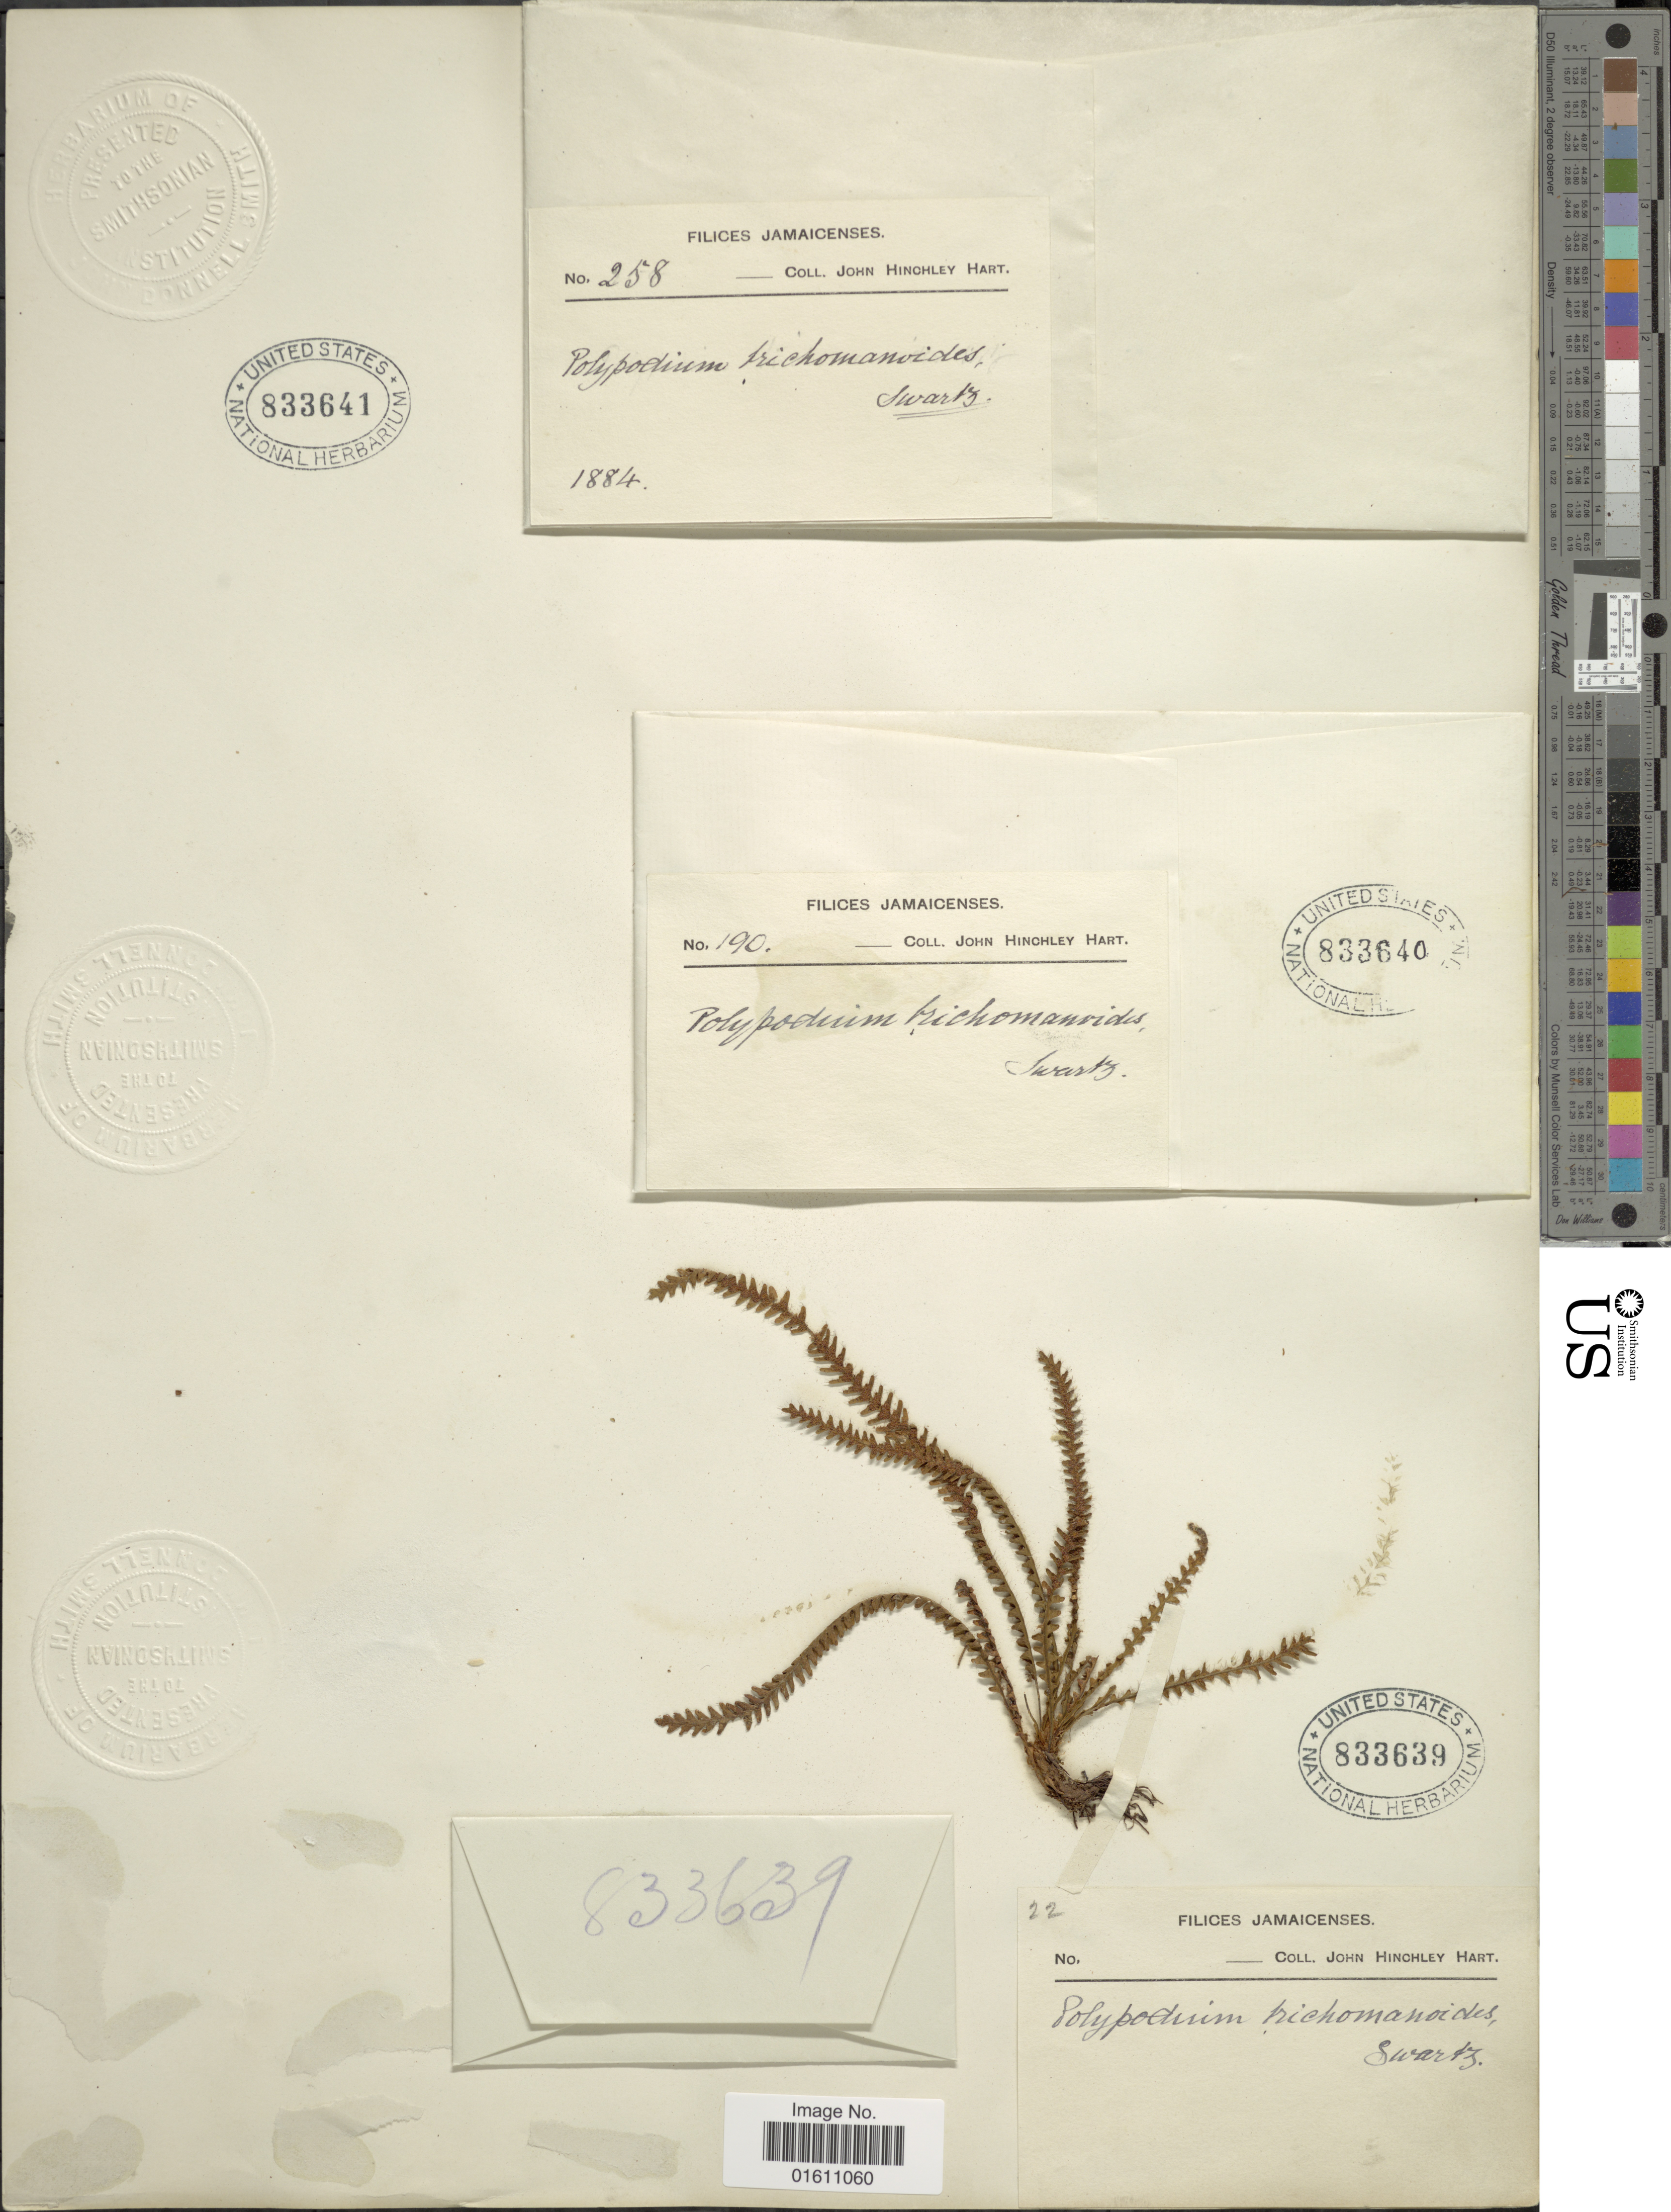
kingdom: Plantae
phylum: Tracheophyta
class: Polypodiopsida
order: Polypodiales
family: Polypodiaceae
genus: Moranopteris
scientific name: Moranopteris trichomanoides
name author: (Sw.) R. Y. Hirai & J. Prado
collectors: J. H. Hart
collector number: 22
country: Jamaica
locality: Jamaicenses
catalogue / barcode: US 833639-3